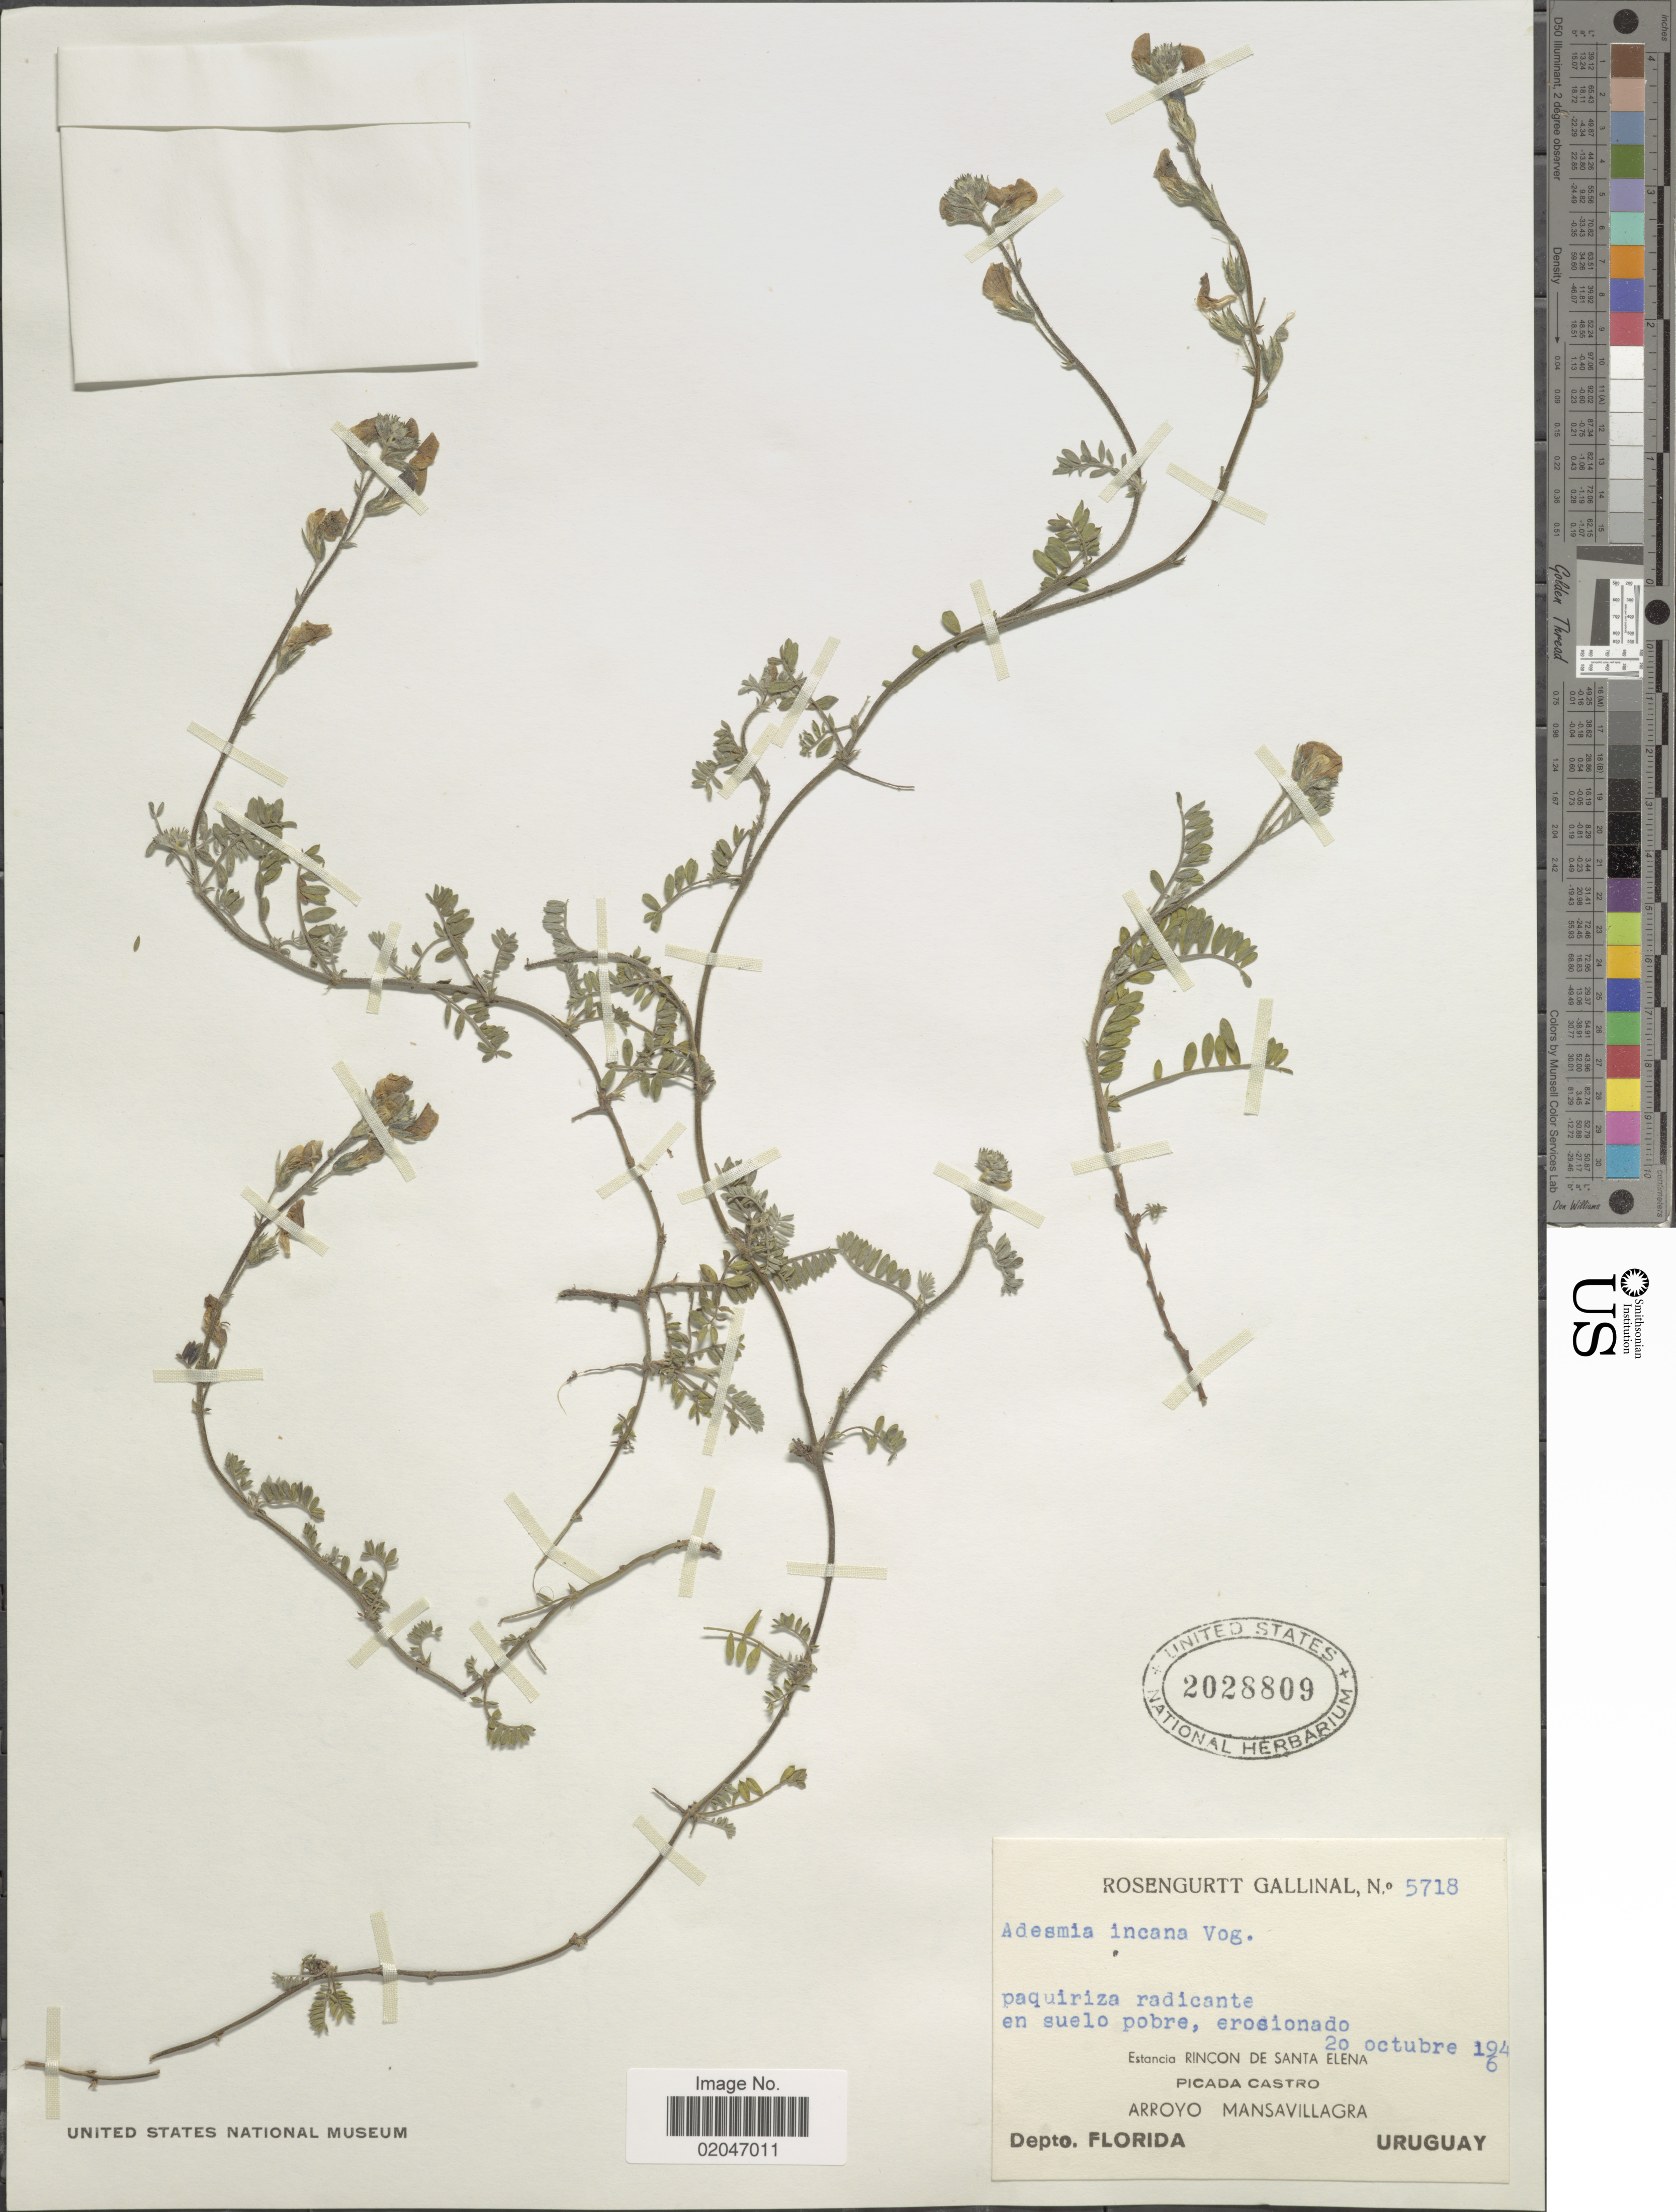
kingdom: Plantae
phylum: Tracheophyta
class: Magnoliopsida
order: Fabales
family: Fabaceae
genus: Adesmia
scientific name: Adesmia incana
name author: Vogel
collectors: R. Gallinal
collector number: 5718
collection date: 1946-10-20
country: Uruguay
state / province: Florida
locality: Estancia Rincon de Santa Elena, Picada Castro, Arroyo Mansavillagra.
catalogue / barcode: US 2028809